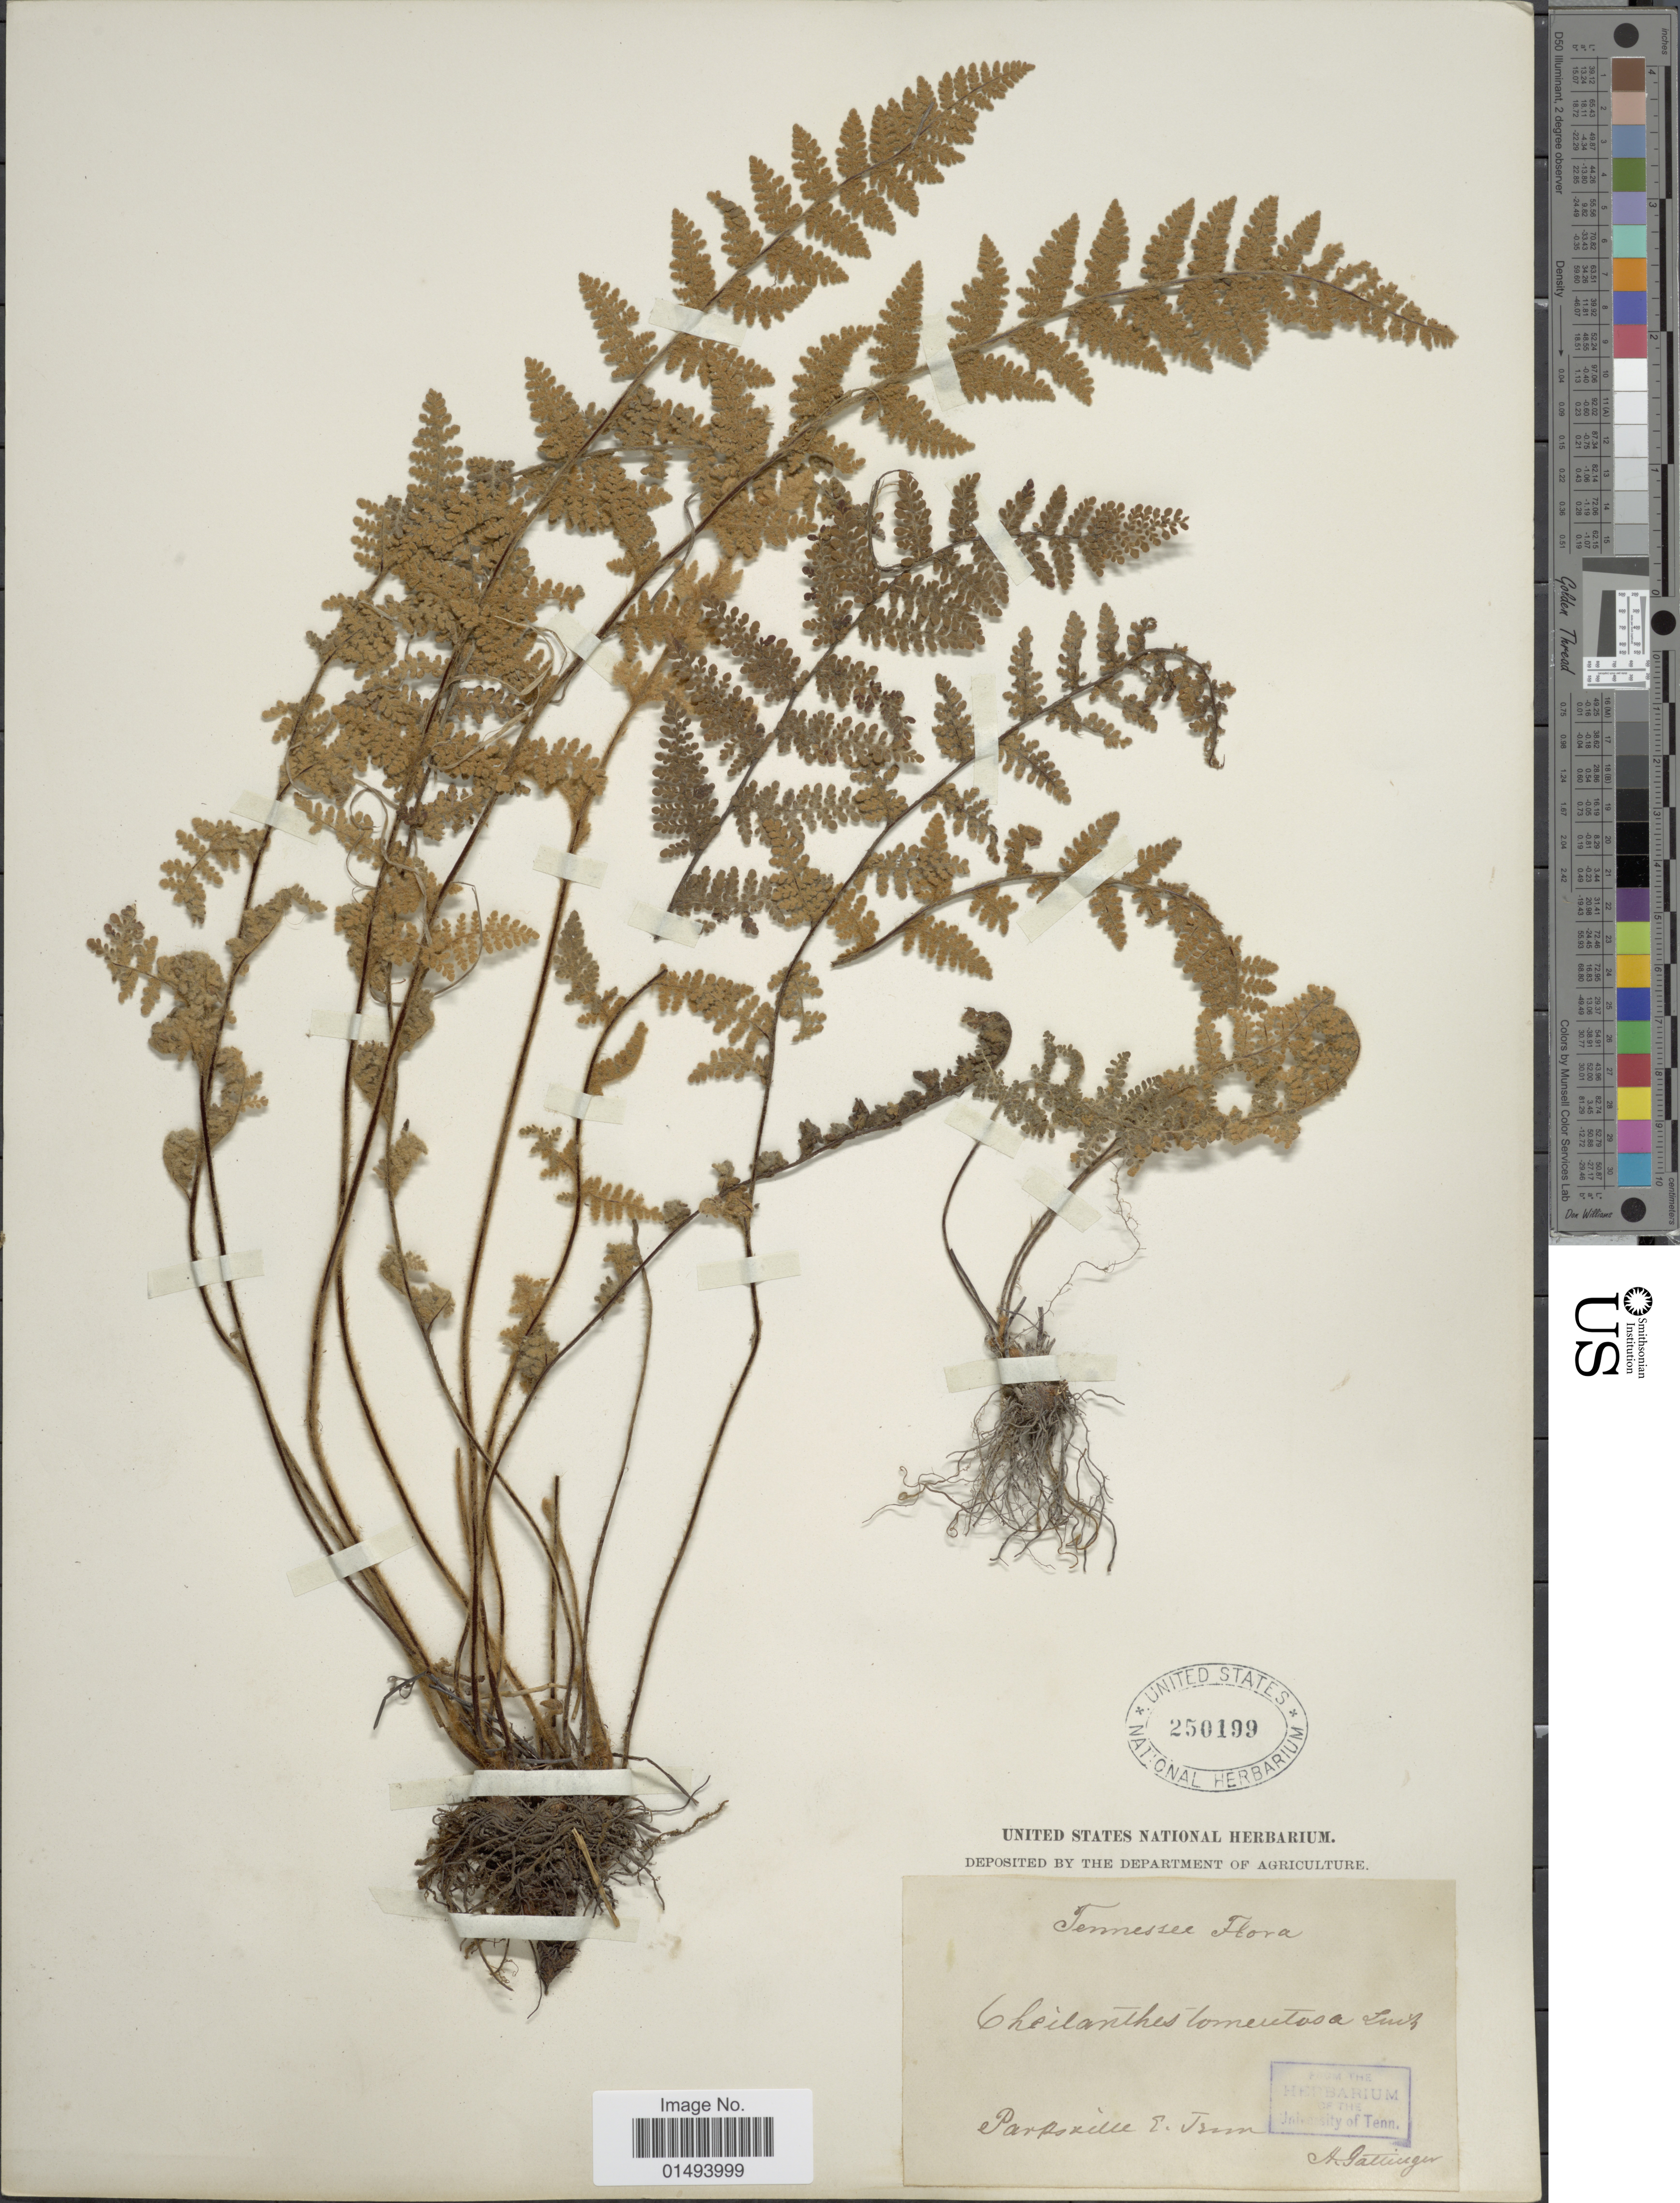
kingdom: Plantae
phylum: Tracheophyta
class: Polypodiopsida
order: Polypodiales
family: Pteridaceae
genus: Myriopteris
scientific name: Myriopteris tomentosa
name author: (Link) Fée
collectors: A. Gattinger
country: United States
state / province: Tennessee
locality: Parksville E. Tenn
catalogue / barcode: US 250199